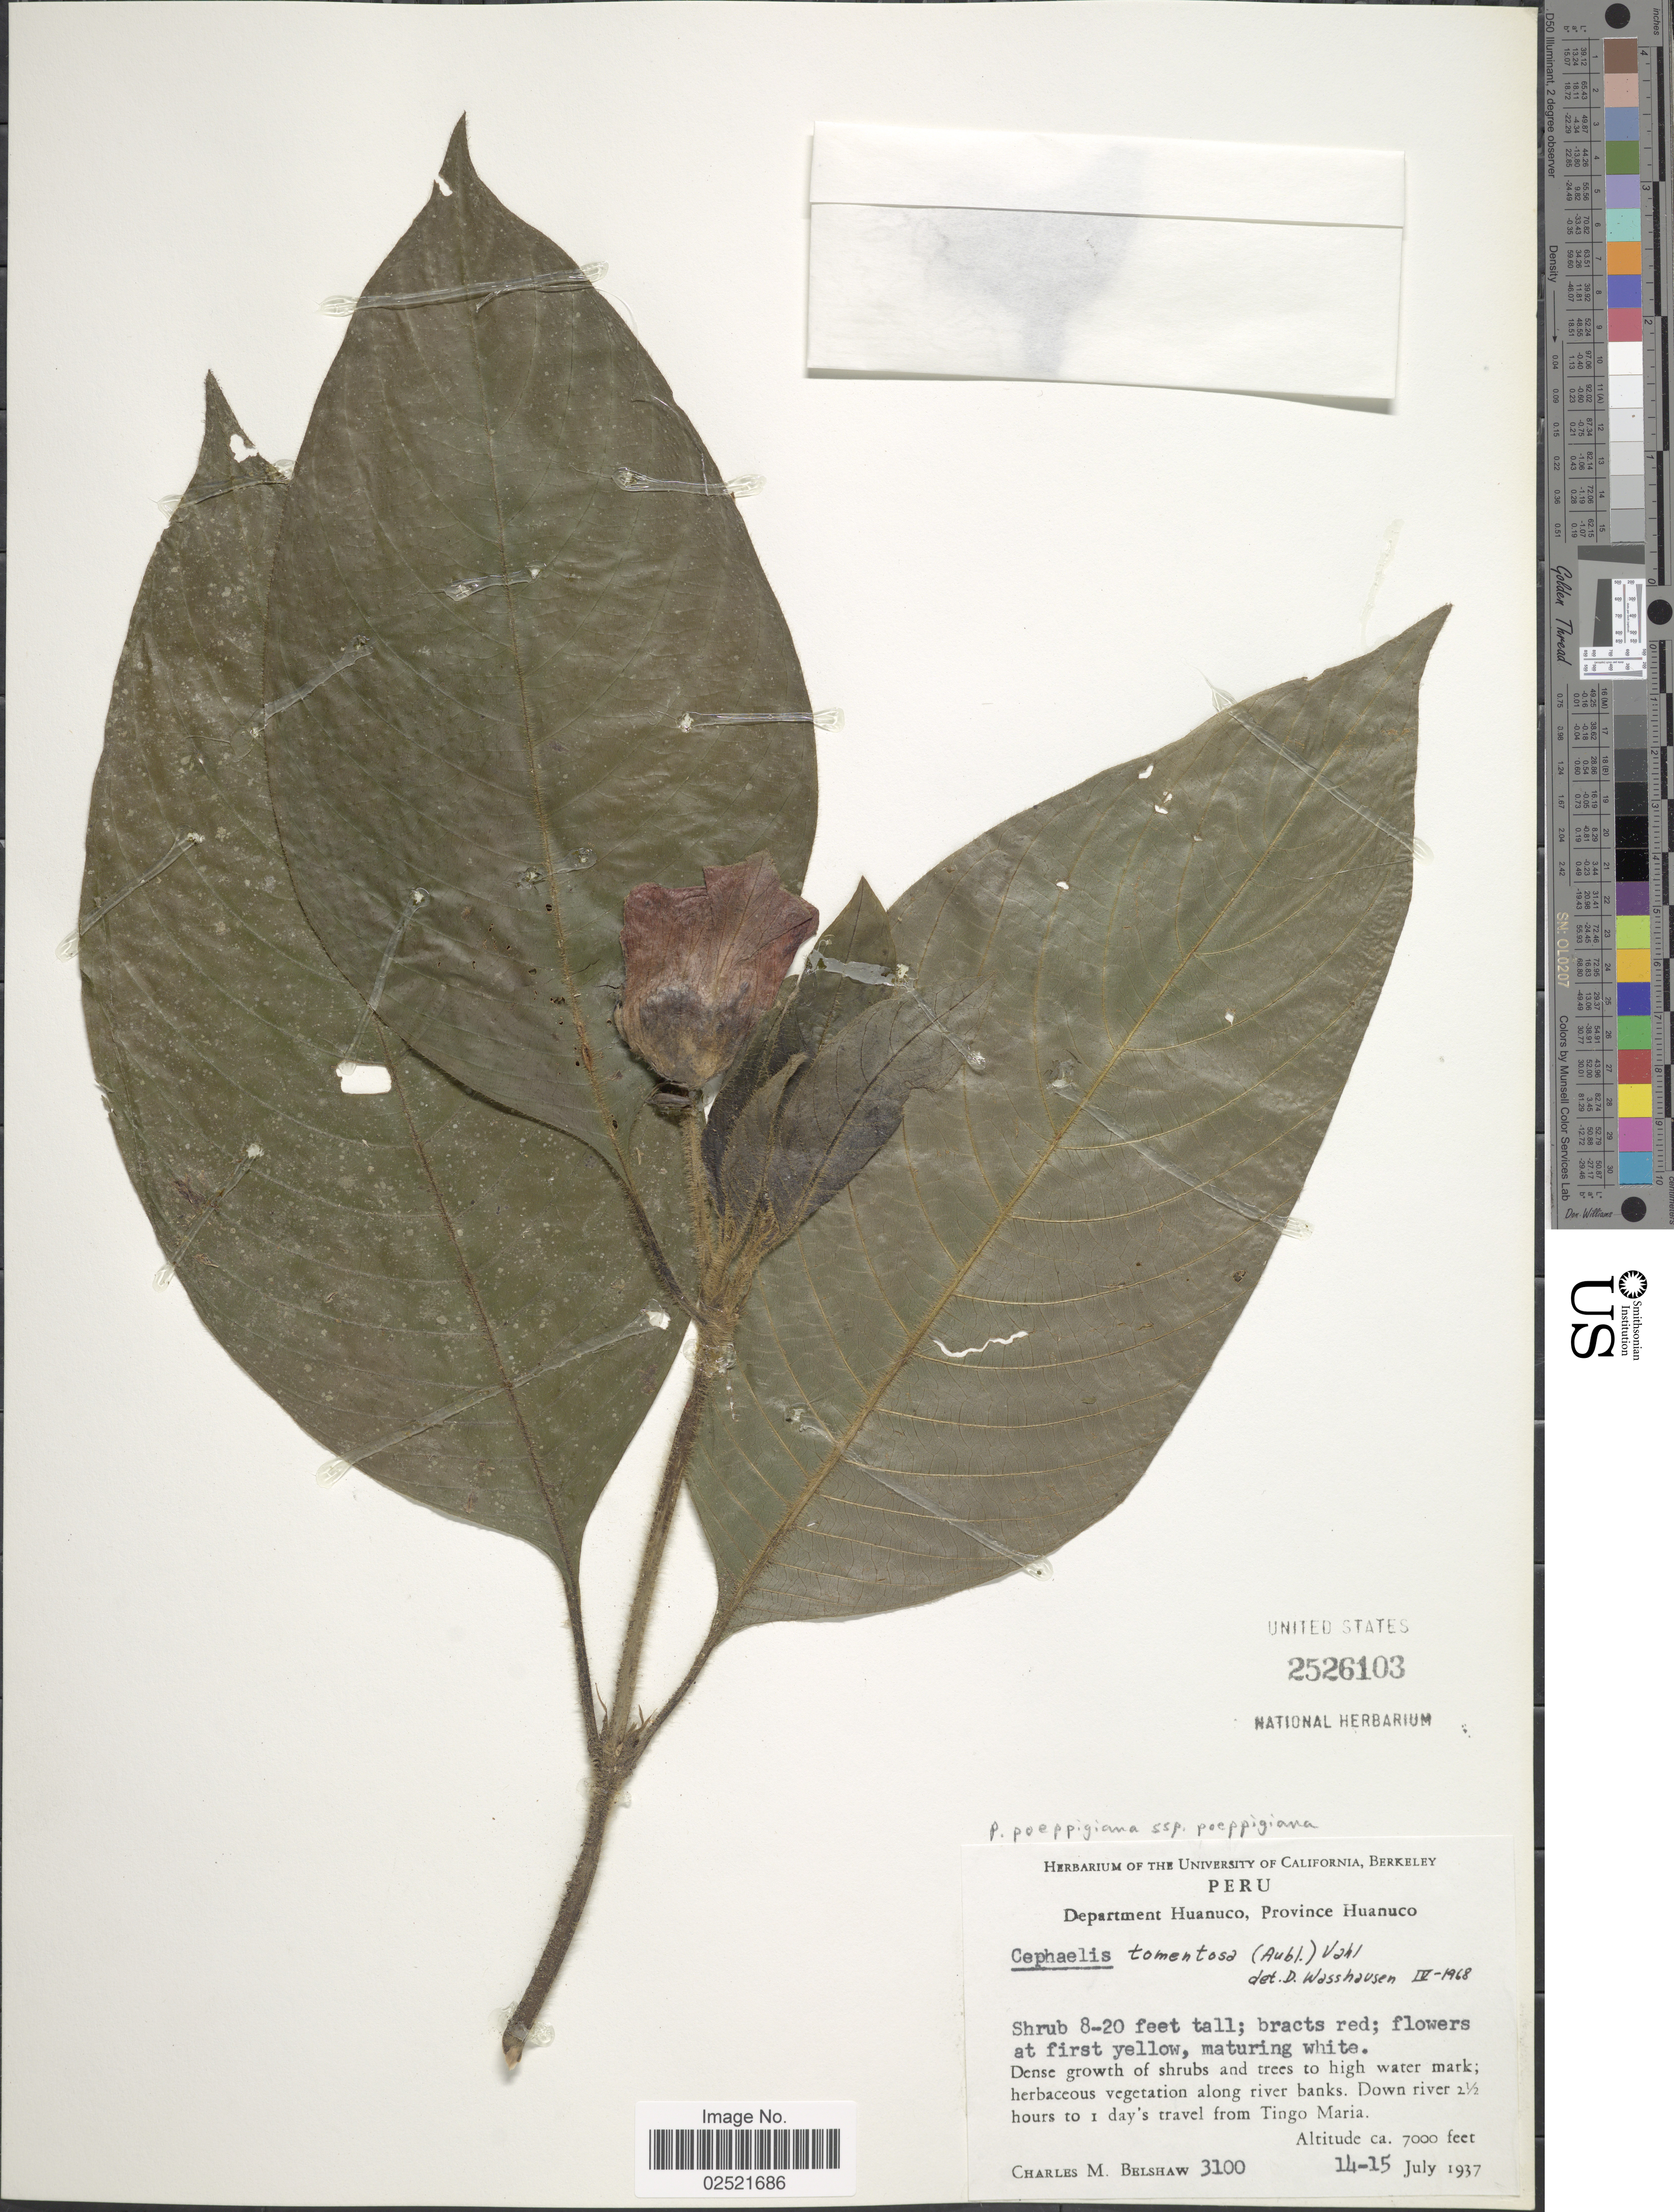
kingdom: Plantae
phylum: Tracheophyta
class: Magnoliopsida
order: Gentianales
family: Rubiaceae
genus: Psychotria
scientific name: Psychotria poeppigiana subsp. poeppigiana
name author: Müll. Arg.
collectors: C. Shaw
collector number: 3100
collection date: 1937-07-14/1937-07-15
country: Peru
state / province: Huánuco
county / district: Huánuco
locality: Province Huanuco, down river 2½ hours to 1 day's travel from Tingo Maria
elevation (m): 2134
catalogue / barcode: US 2526103